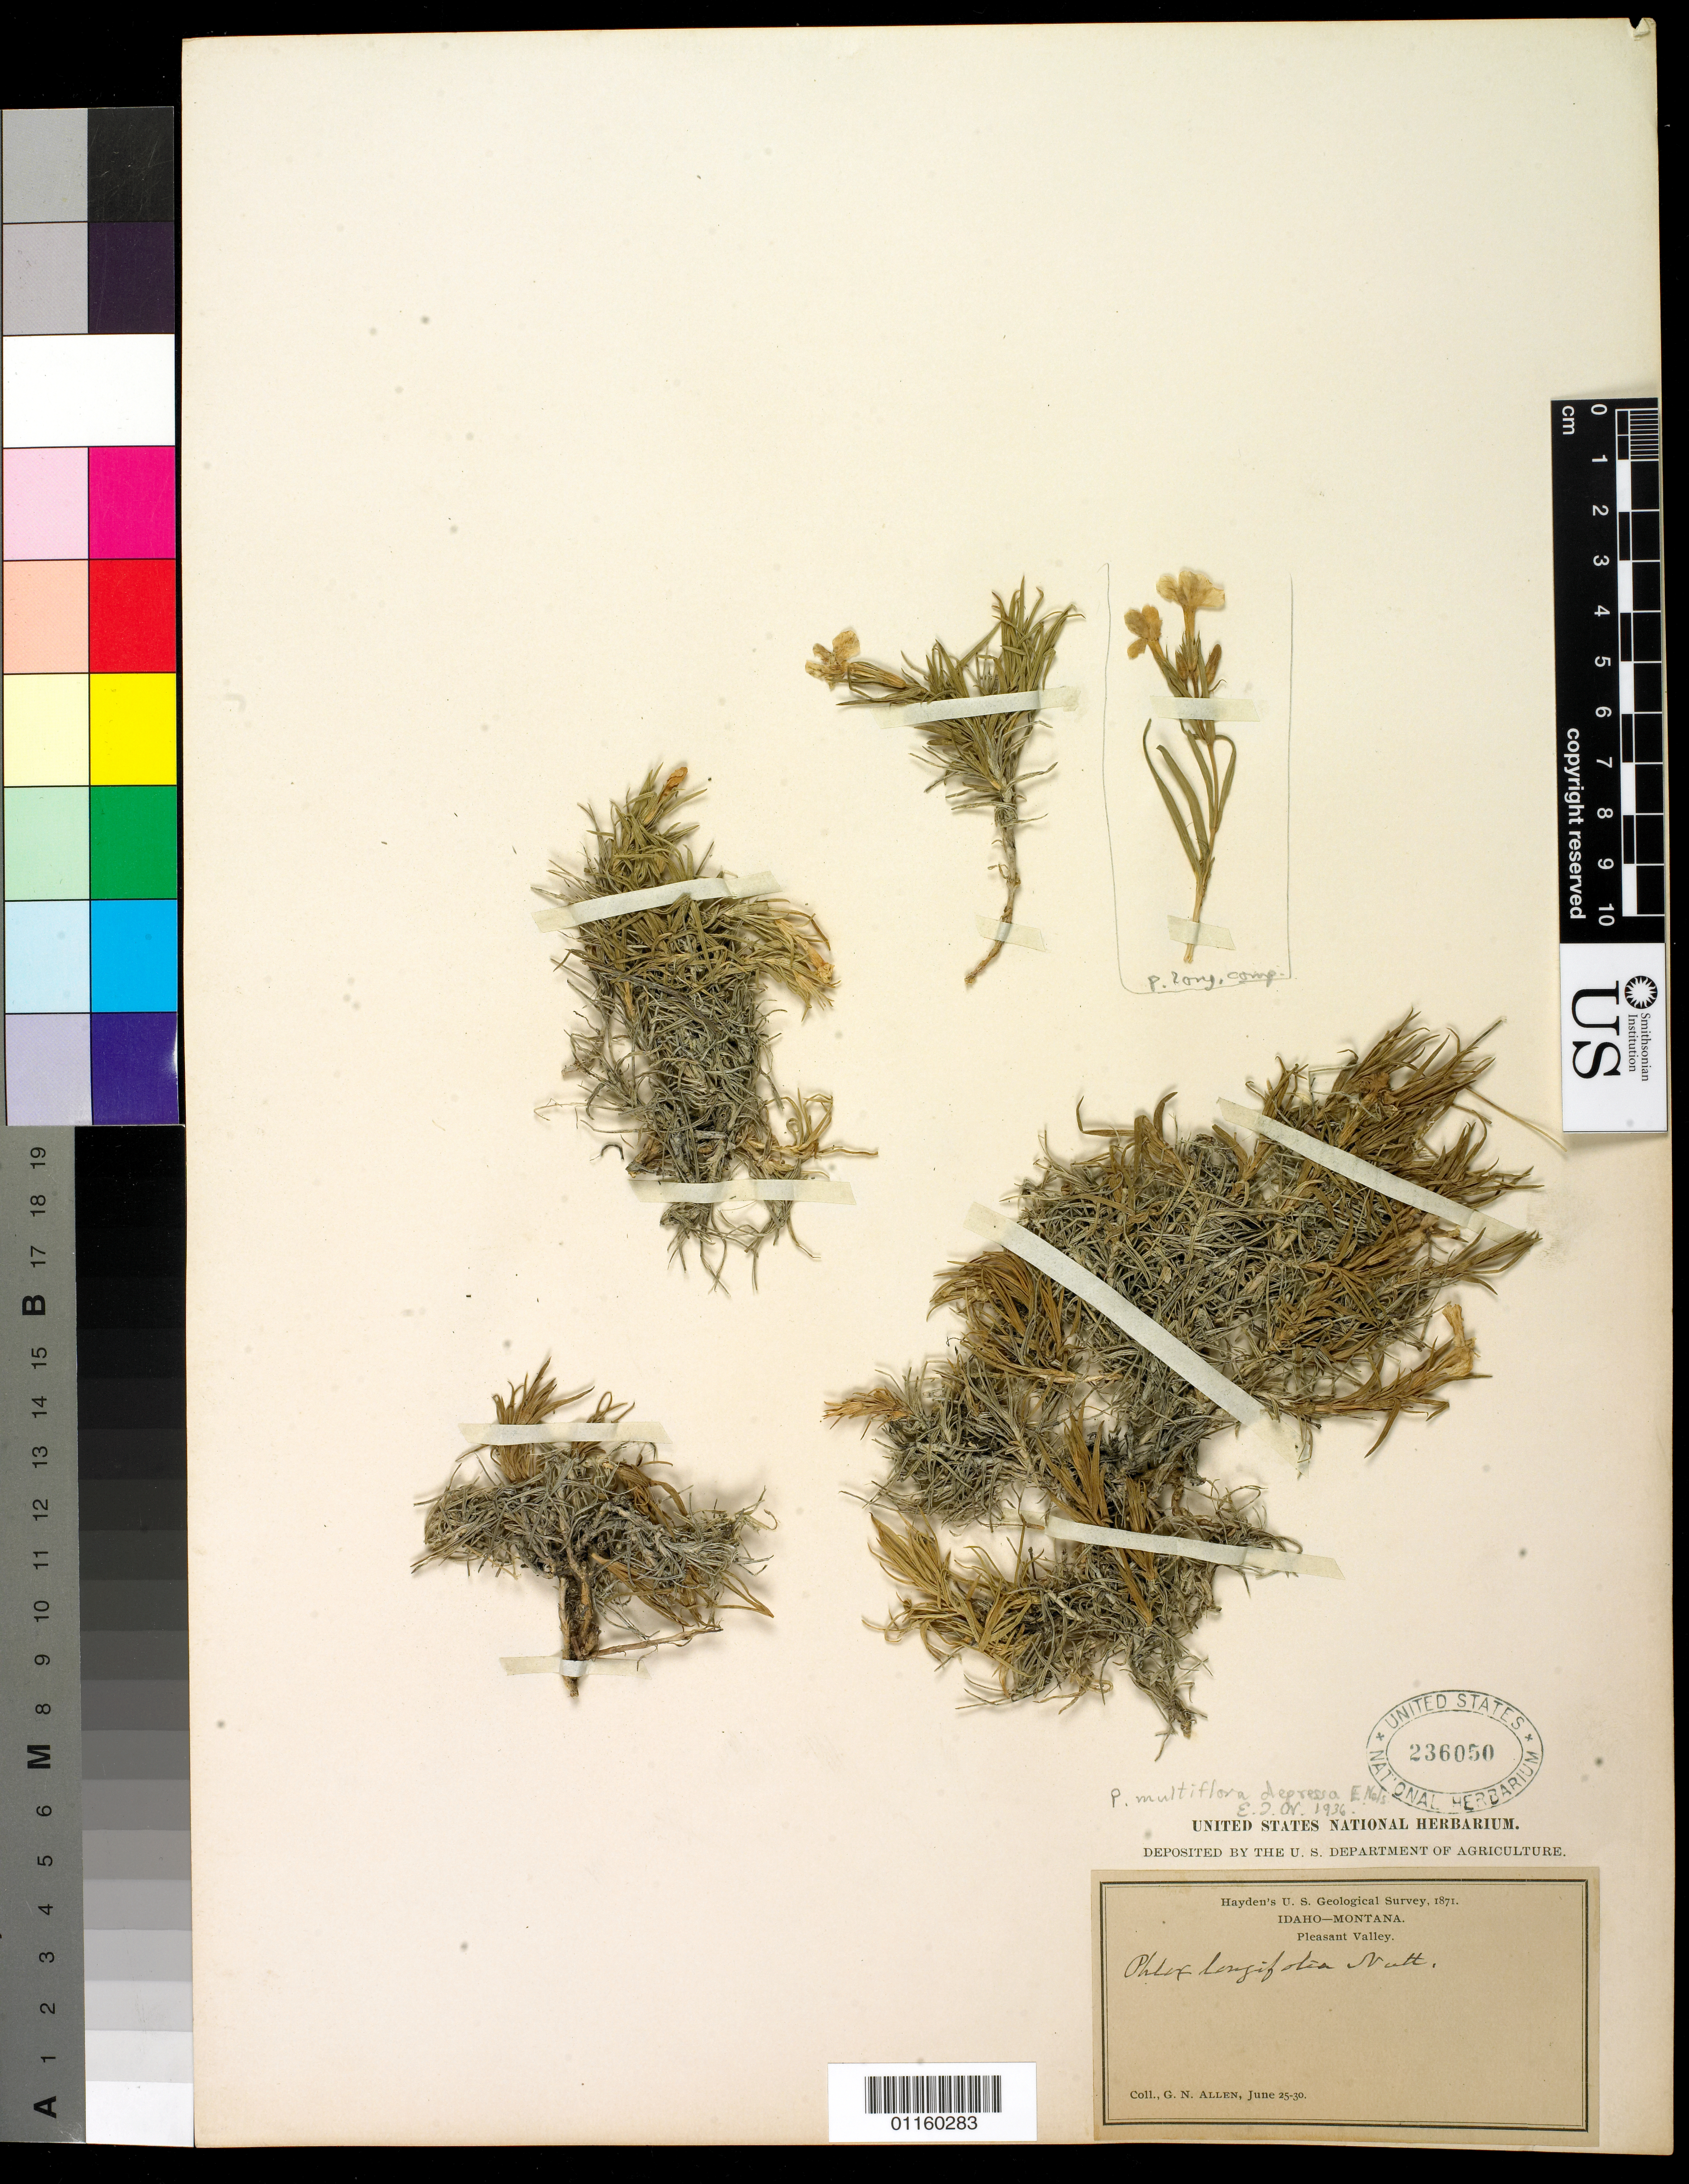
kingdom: Plantae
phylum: Tracheophyta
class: Magnoliopsida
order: Ericales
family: Polemoniaceae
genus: Phlox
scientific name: Phlox multiflora subsp. depressa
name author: (E.E. Nelson) Wherry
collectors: G. N. Allen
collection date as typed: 25 Jun 1871 to 30 Jun 1871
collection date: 1871-06-25/1871-06-30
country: United States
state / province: Montana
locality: Plesant Valley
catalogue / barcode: US 236050